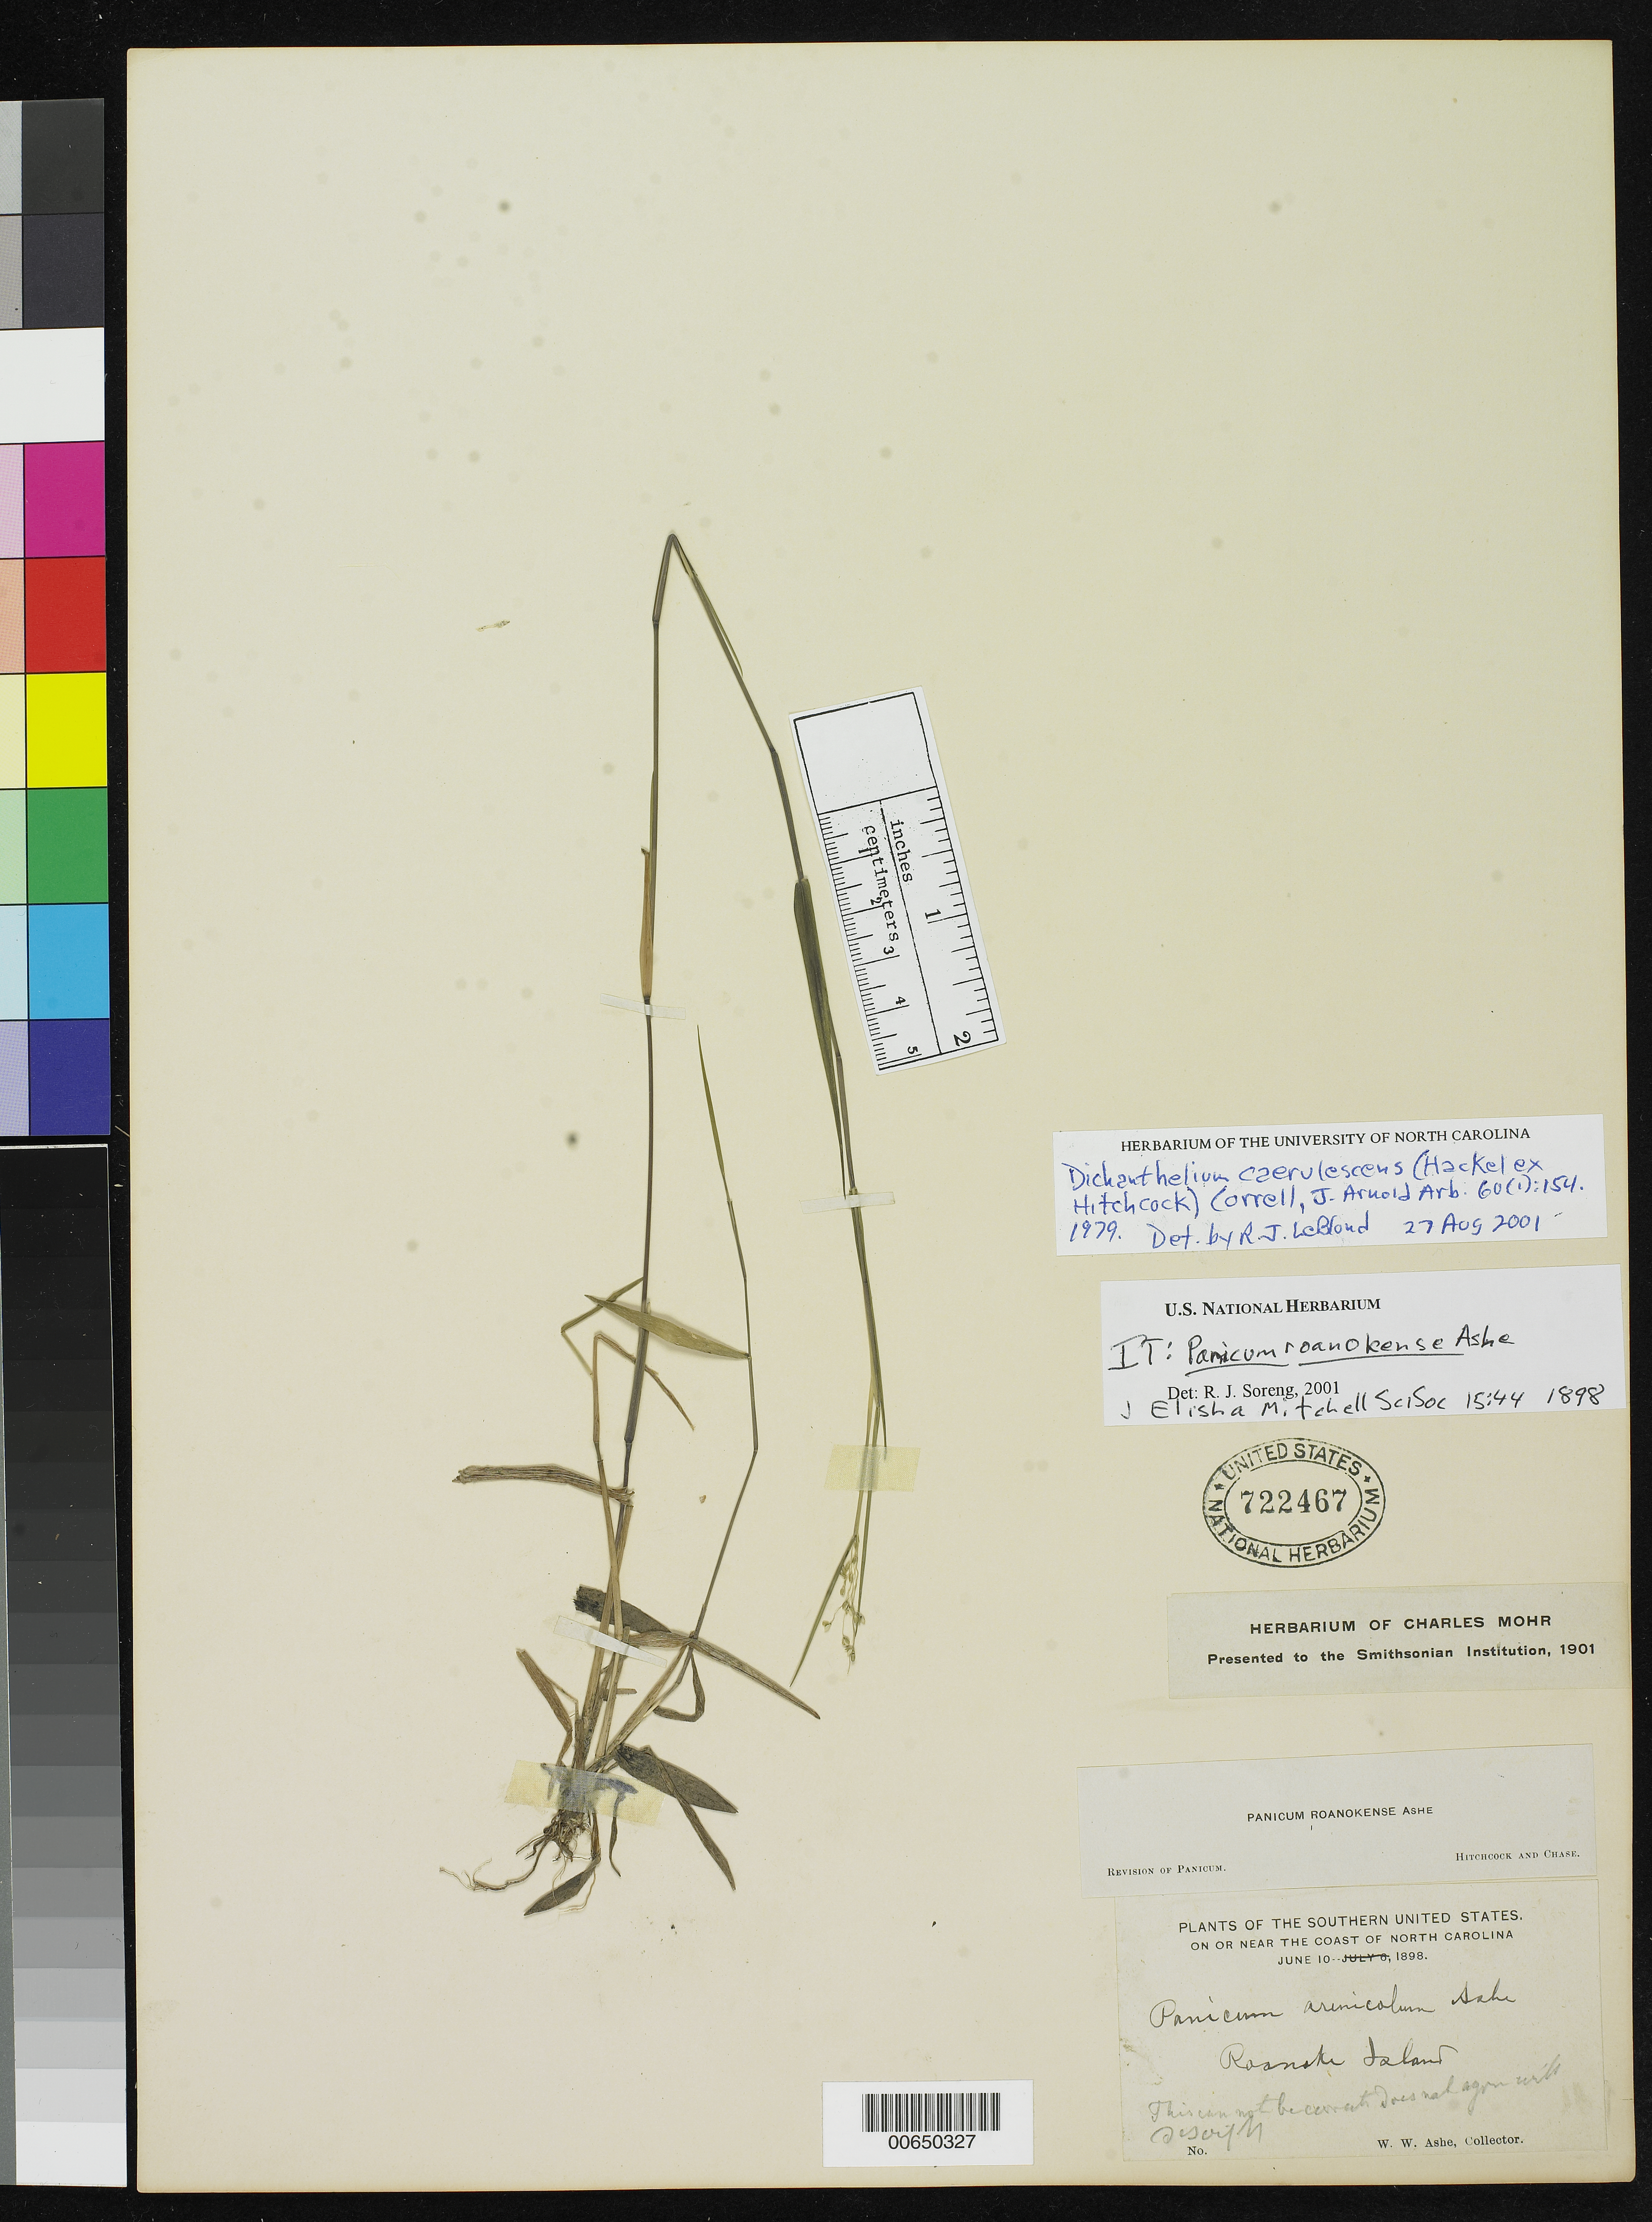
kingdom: Plantae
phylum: Tracheophyta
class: Liliopsida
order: Poales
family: Poaceae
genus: Panicum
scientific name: Panicum roanokense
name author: Ashe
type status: Isotype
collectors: W. W. Ashe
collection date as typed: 10 Jun 1898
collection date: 1898-06-10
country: United States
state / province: North Carolina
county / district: Dare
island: Roanoke Island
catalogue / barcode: US 722467